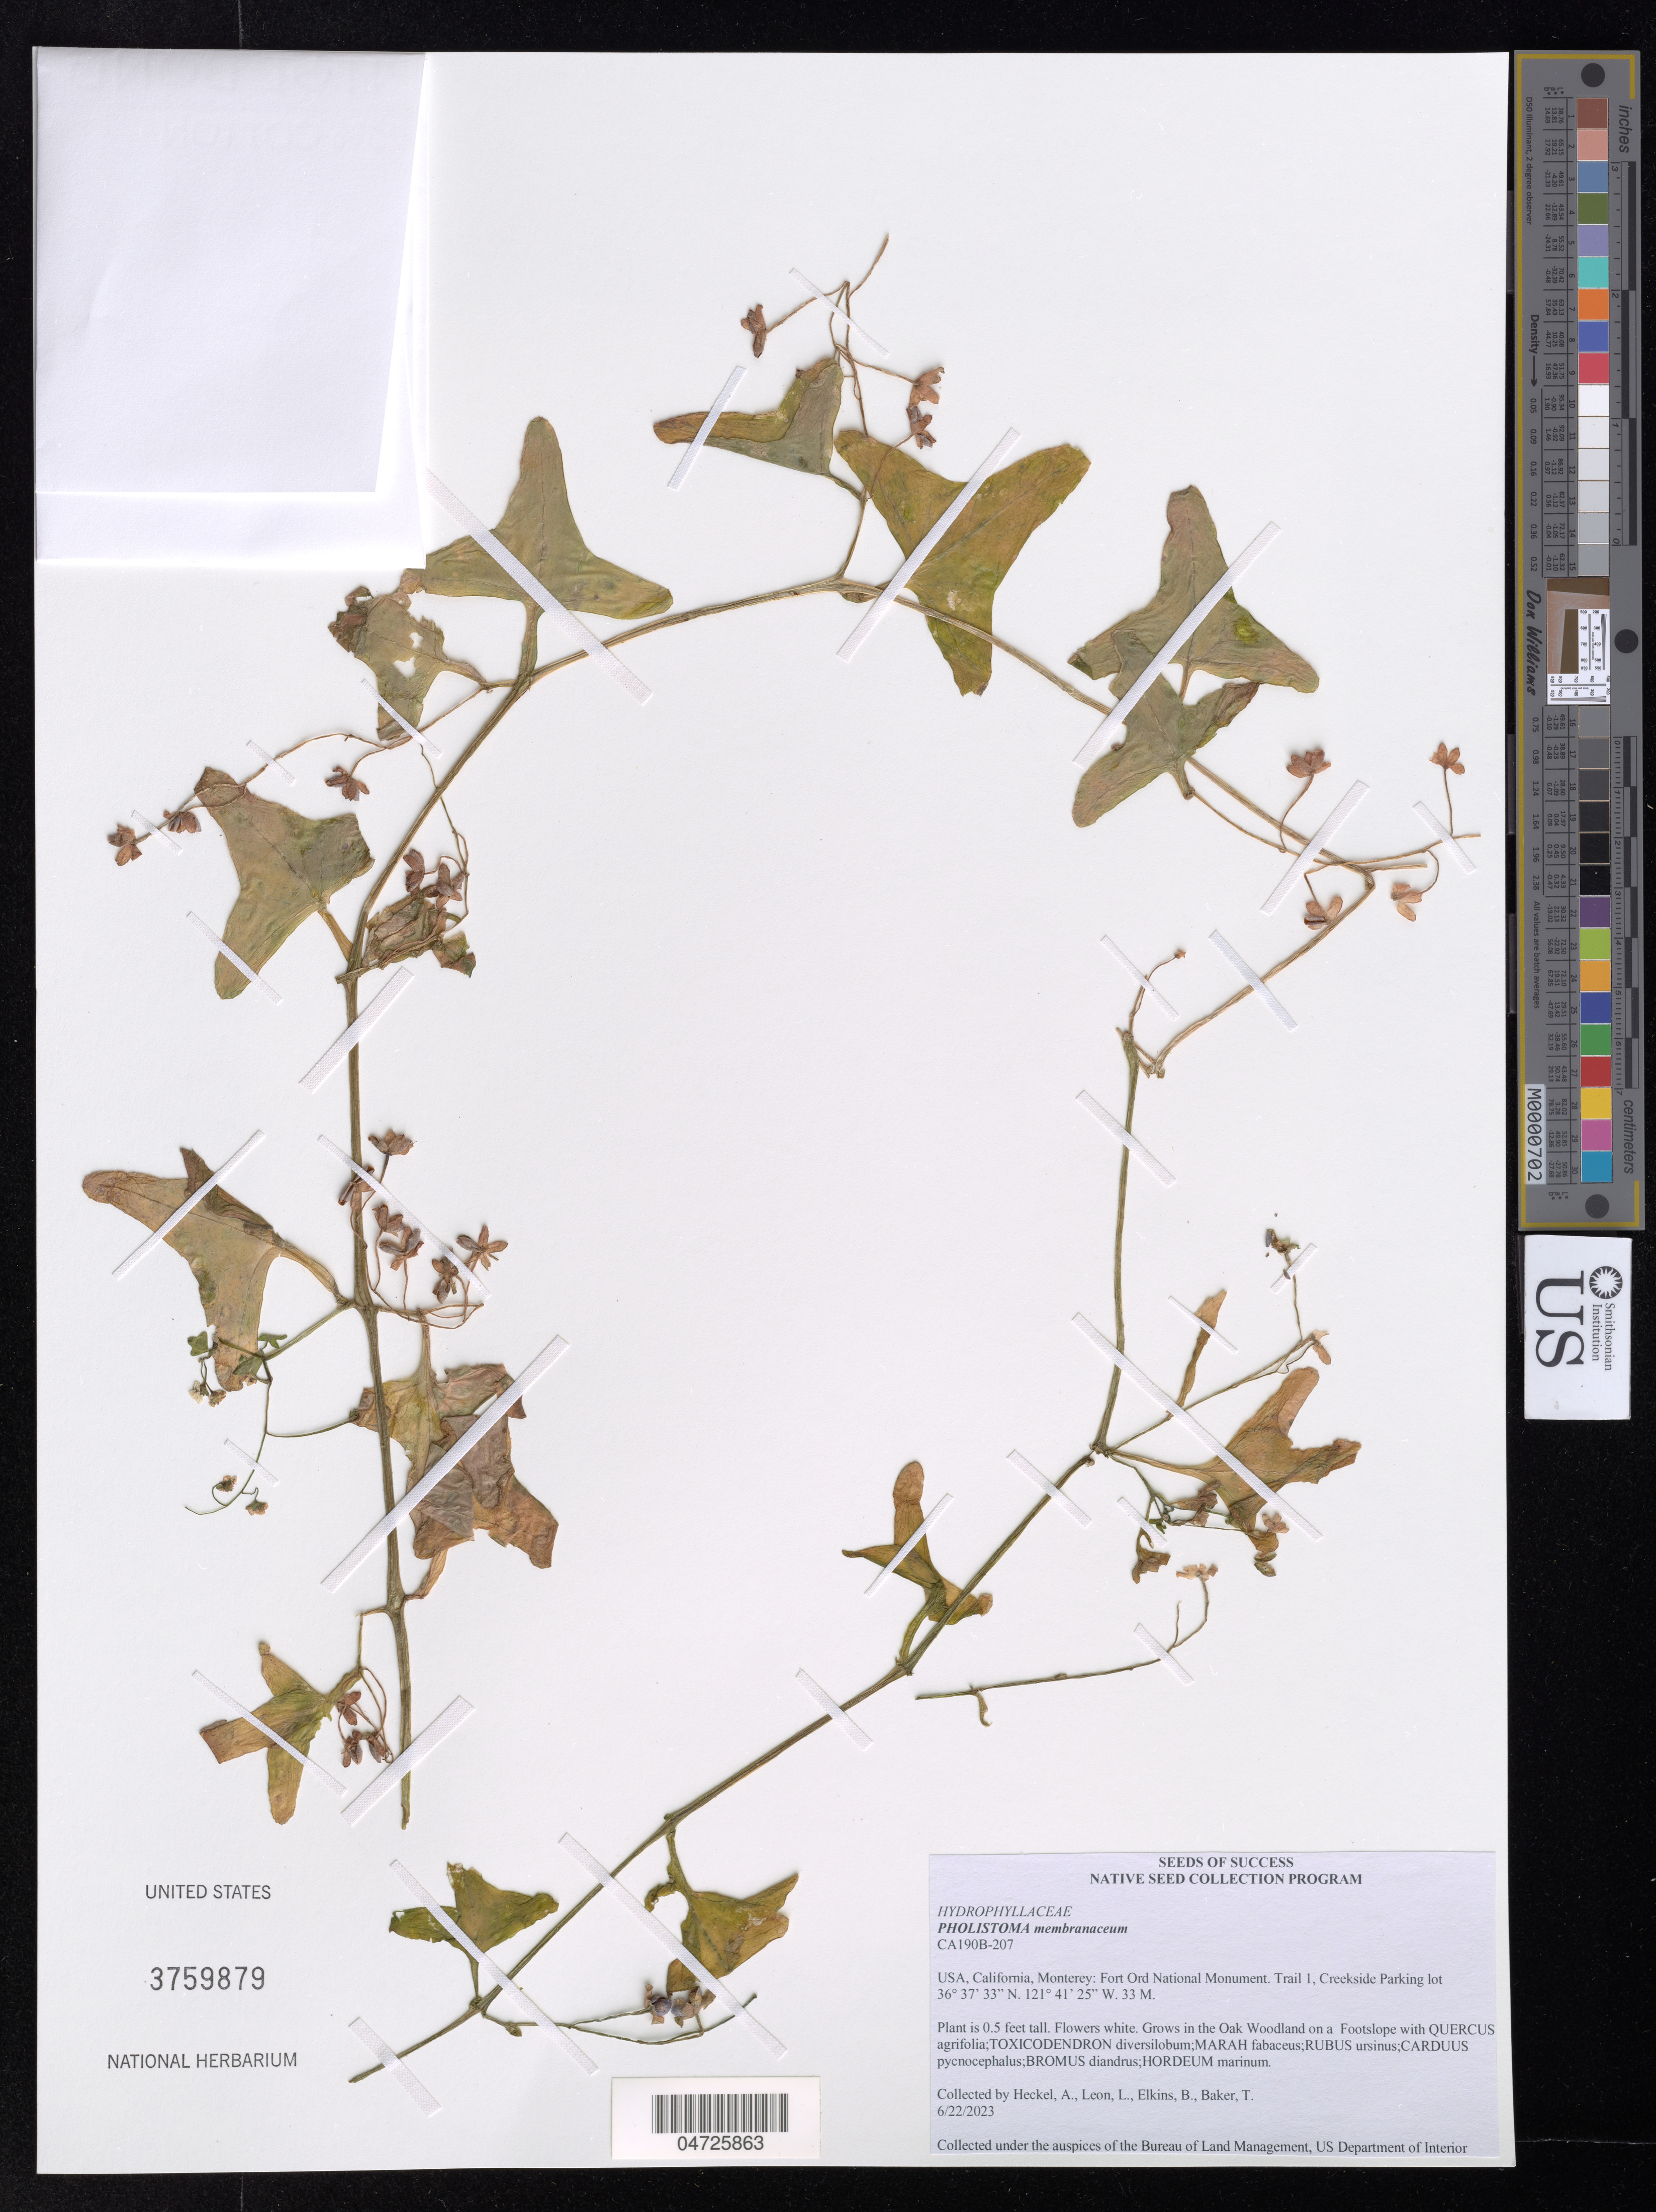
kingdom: Plantae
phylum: Tracheophyta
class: Magnoliopsida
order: Boraginales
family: Hydrophyllaceae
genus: Pholistoma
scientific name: Pholistoma membranaceum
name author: (Benth.) Constance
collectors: A. Heckel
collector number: CA 190B-207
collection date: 2023-06-22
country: United States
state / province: California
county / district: Monterey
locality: Monterey: Fort Ord National Monument. Trail 1, Creekside Parking lot.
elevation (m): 33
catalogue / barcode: US 3759879